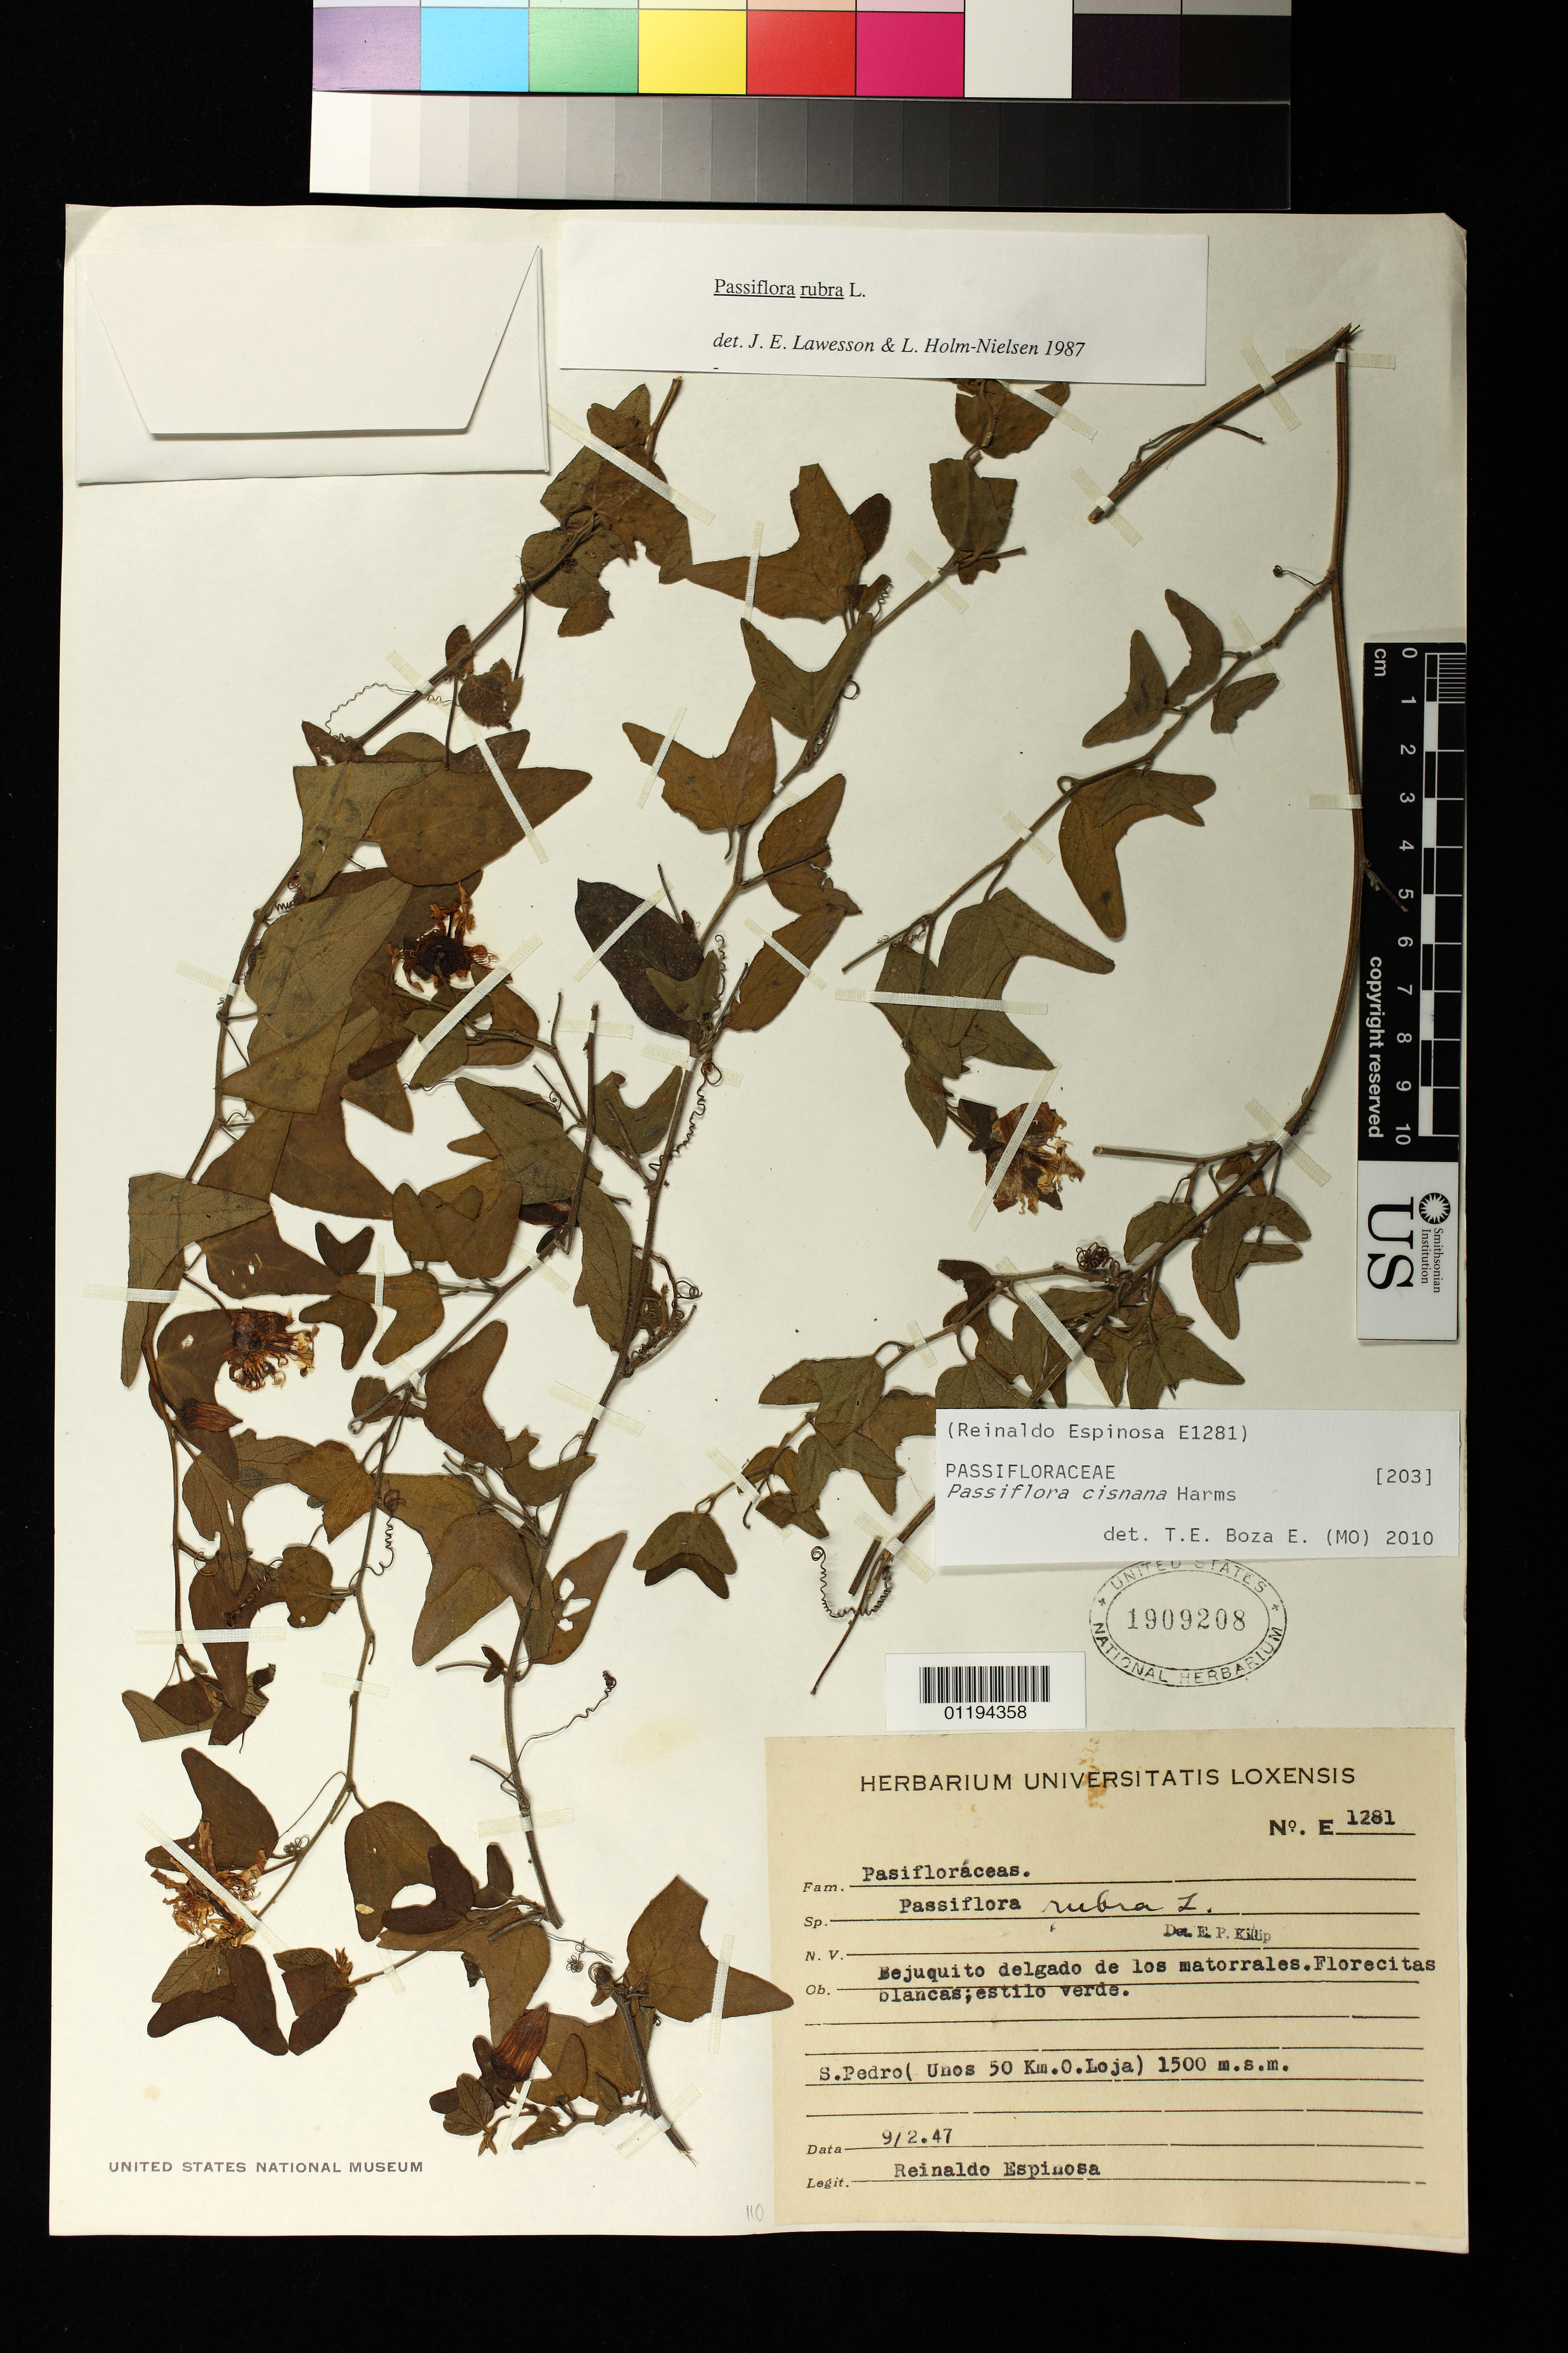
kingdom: Plantae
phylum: Tracheophyta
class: Magnoliopsida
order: Malpighiales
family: Passifloraceae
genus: Passiflora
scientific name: Passiflora cisnana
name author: Harms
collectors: R. Espinosa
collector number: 1281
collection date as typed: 02 Sep 1947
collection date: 1947-09-02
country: Ecuador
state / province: Loja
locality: S. [San] Pedro ( Unos 50 Km. O. [West] Loja)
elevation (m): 1500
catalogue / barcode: US 1909208